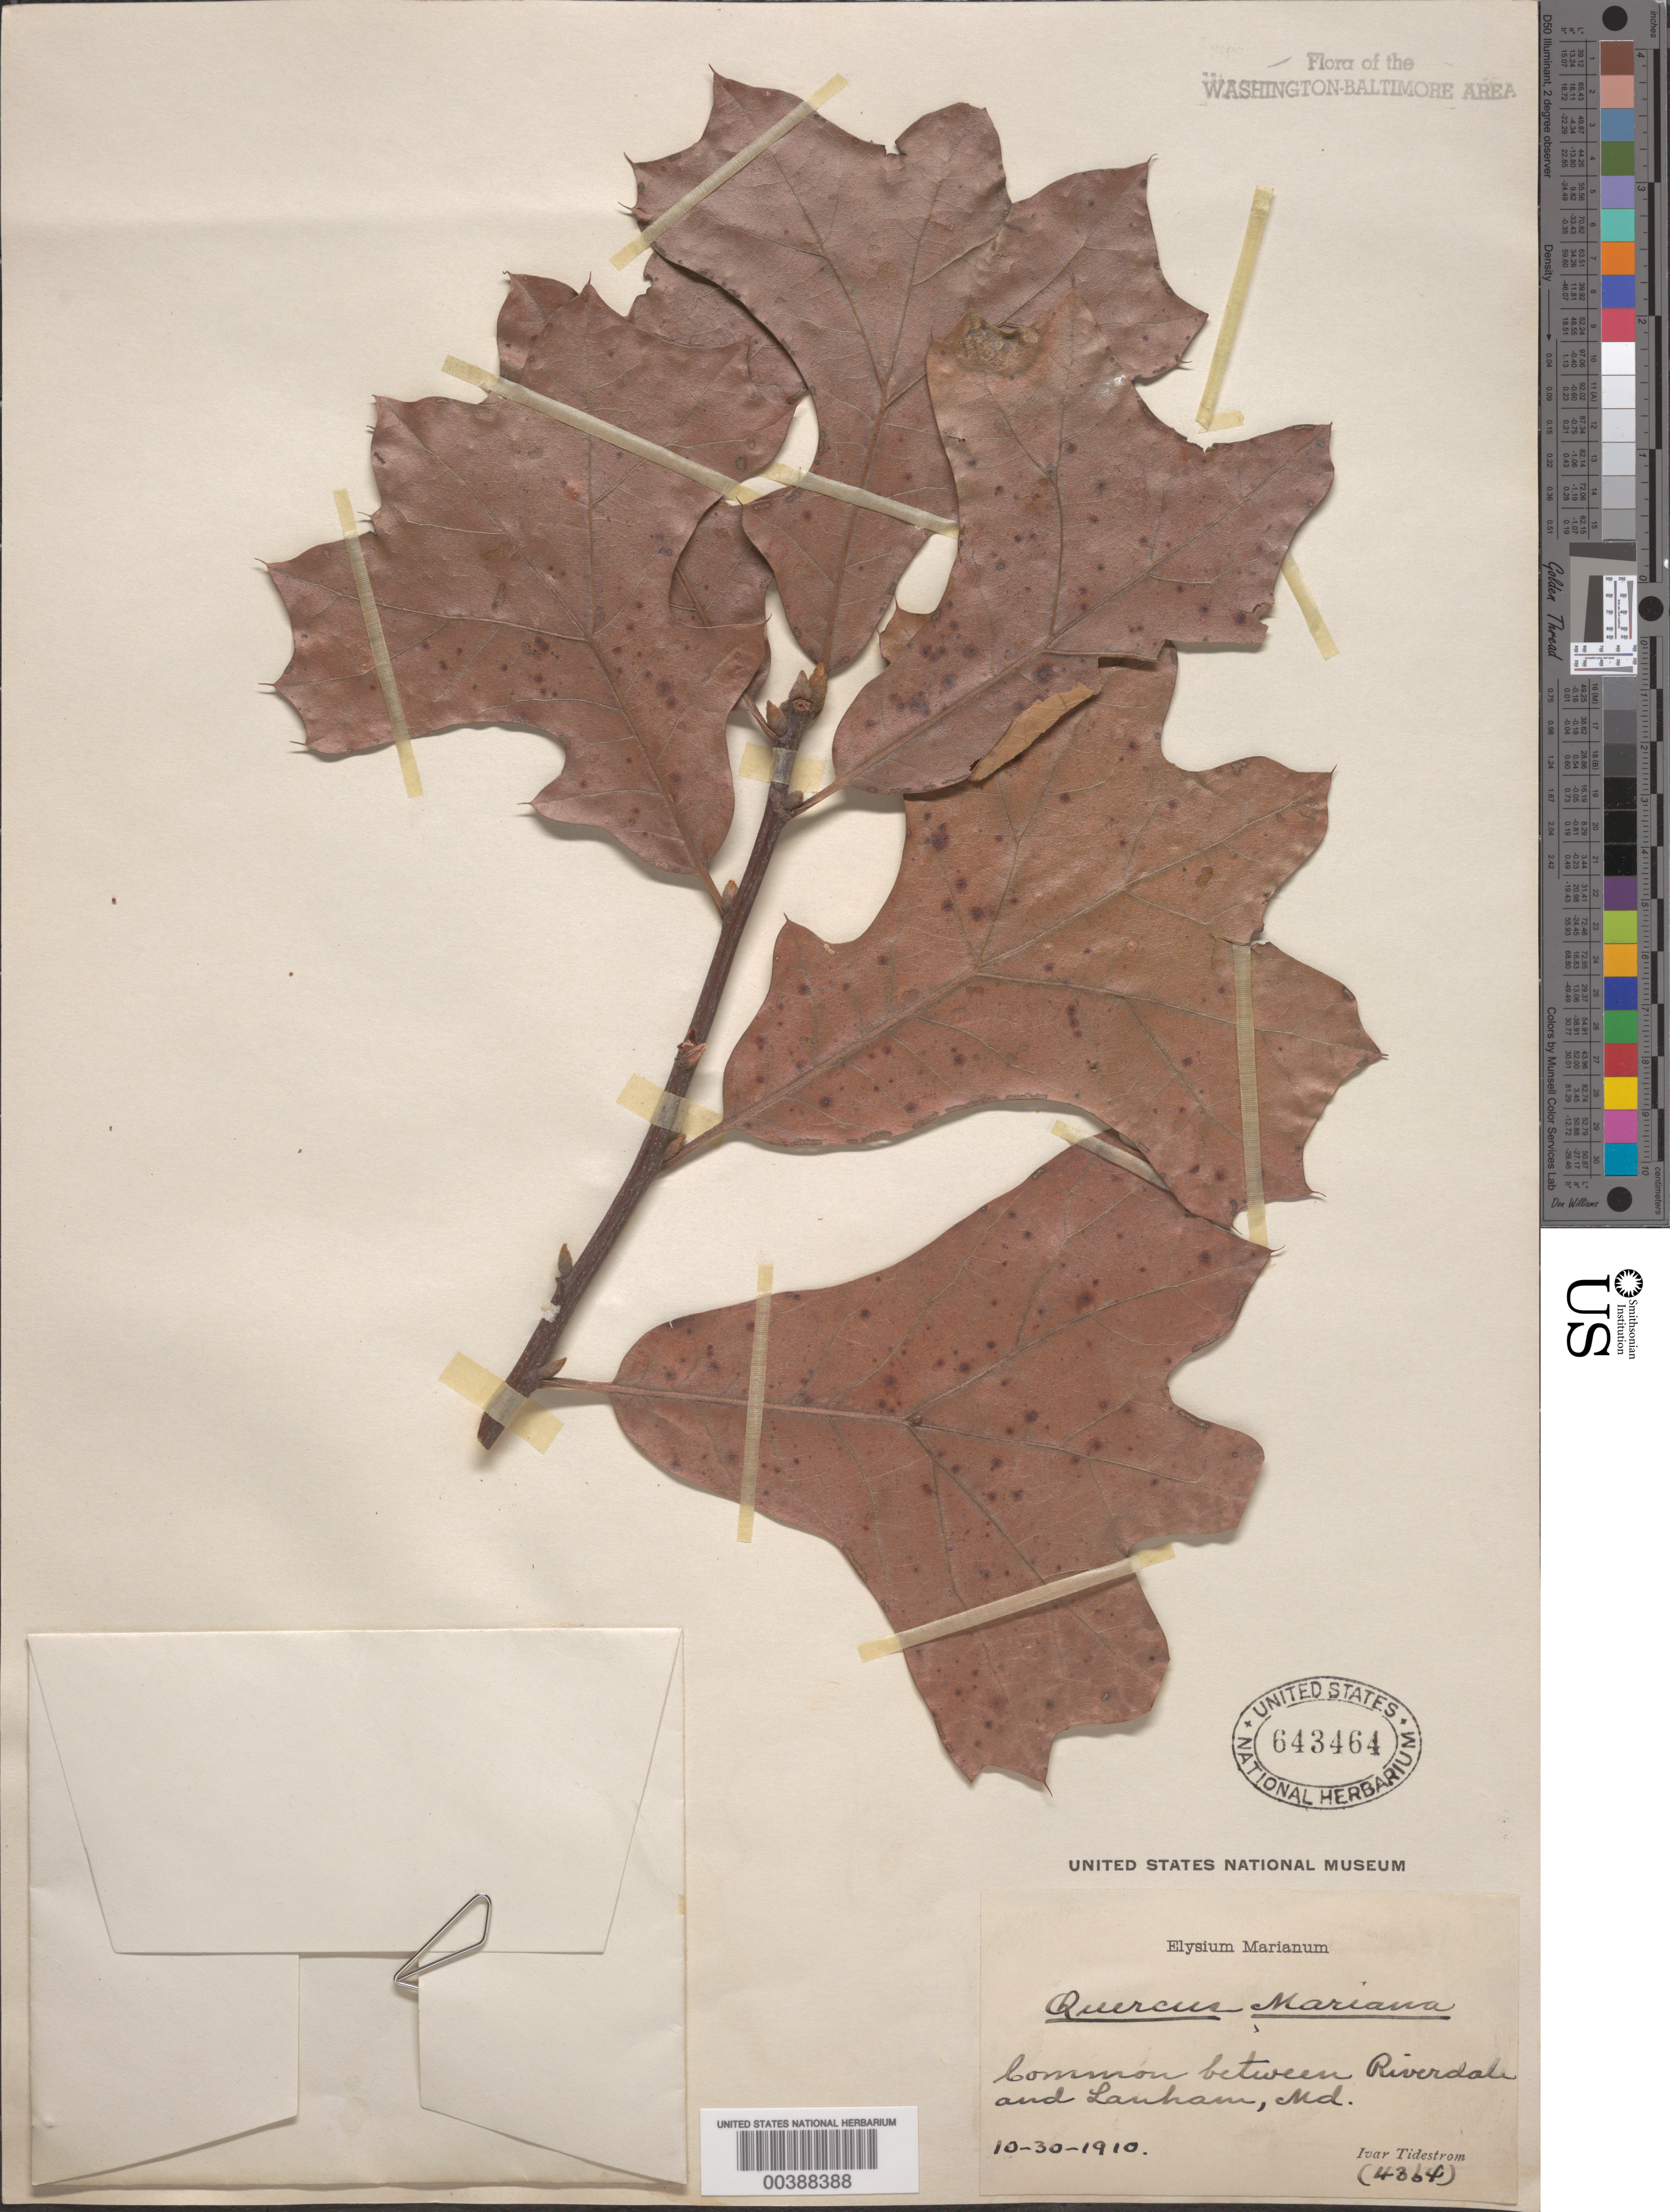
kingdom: Plantae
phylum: Tracheophyta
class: Magnoliopsida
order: Fagales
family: Fagaceae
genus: Quercus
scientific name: Quercus marilandica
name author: (L.) Münchh.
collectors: I. F. Tidestrom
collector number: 4364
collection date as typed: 30 Oct 1910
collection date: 1910-10-30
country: United States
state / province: Maryland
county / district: Prince George's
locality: Between Riverdale and Lanham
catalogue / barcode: US 643464